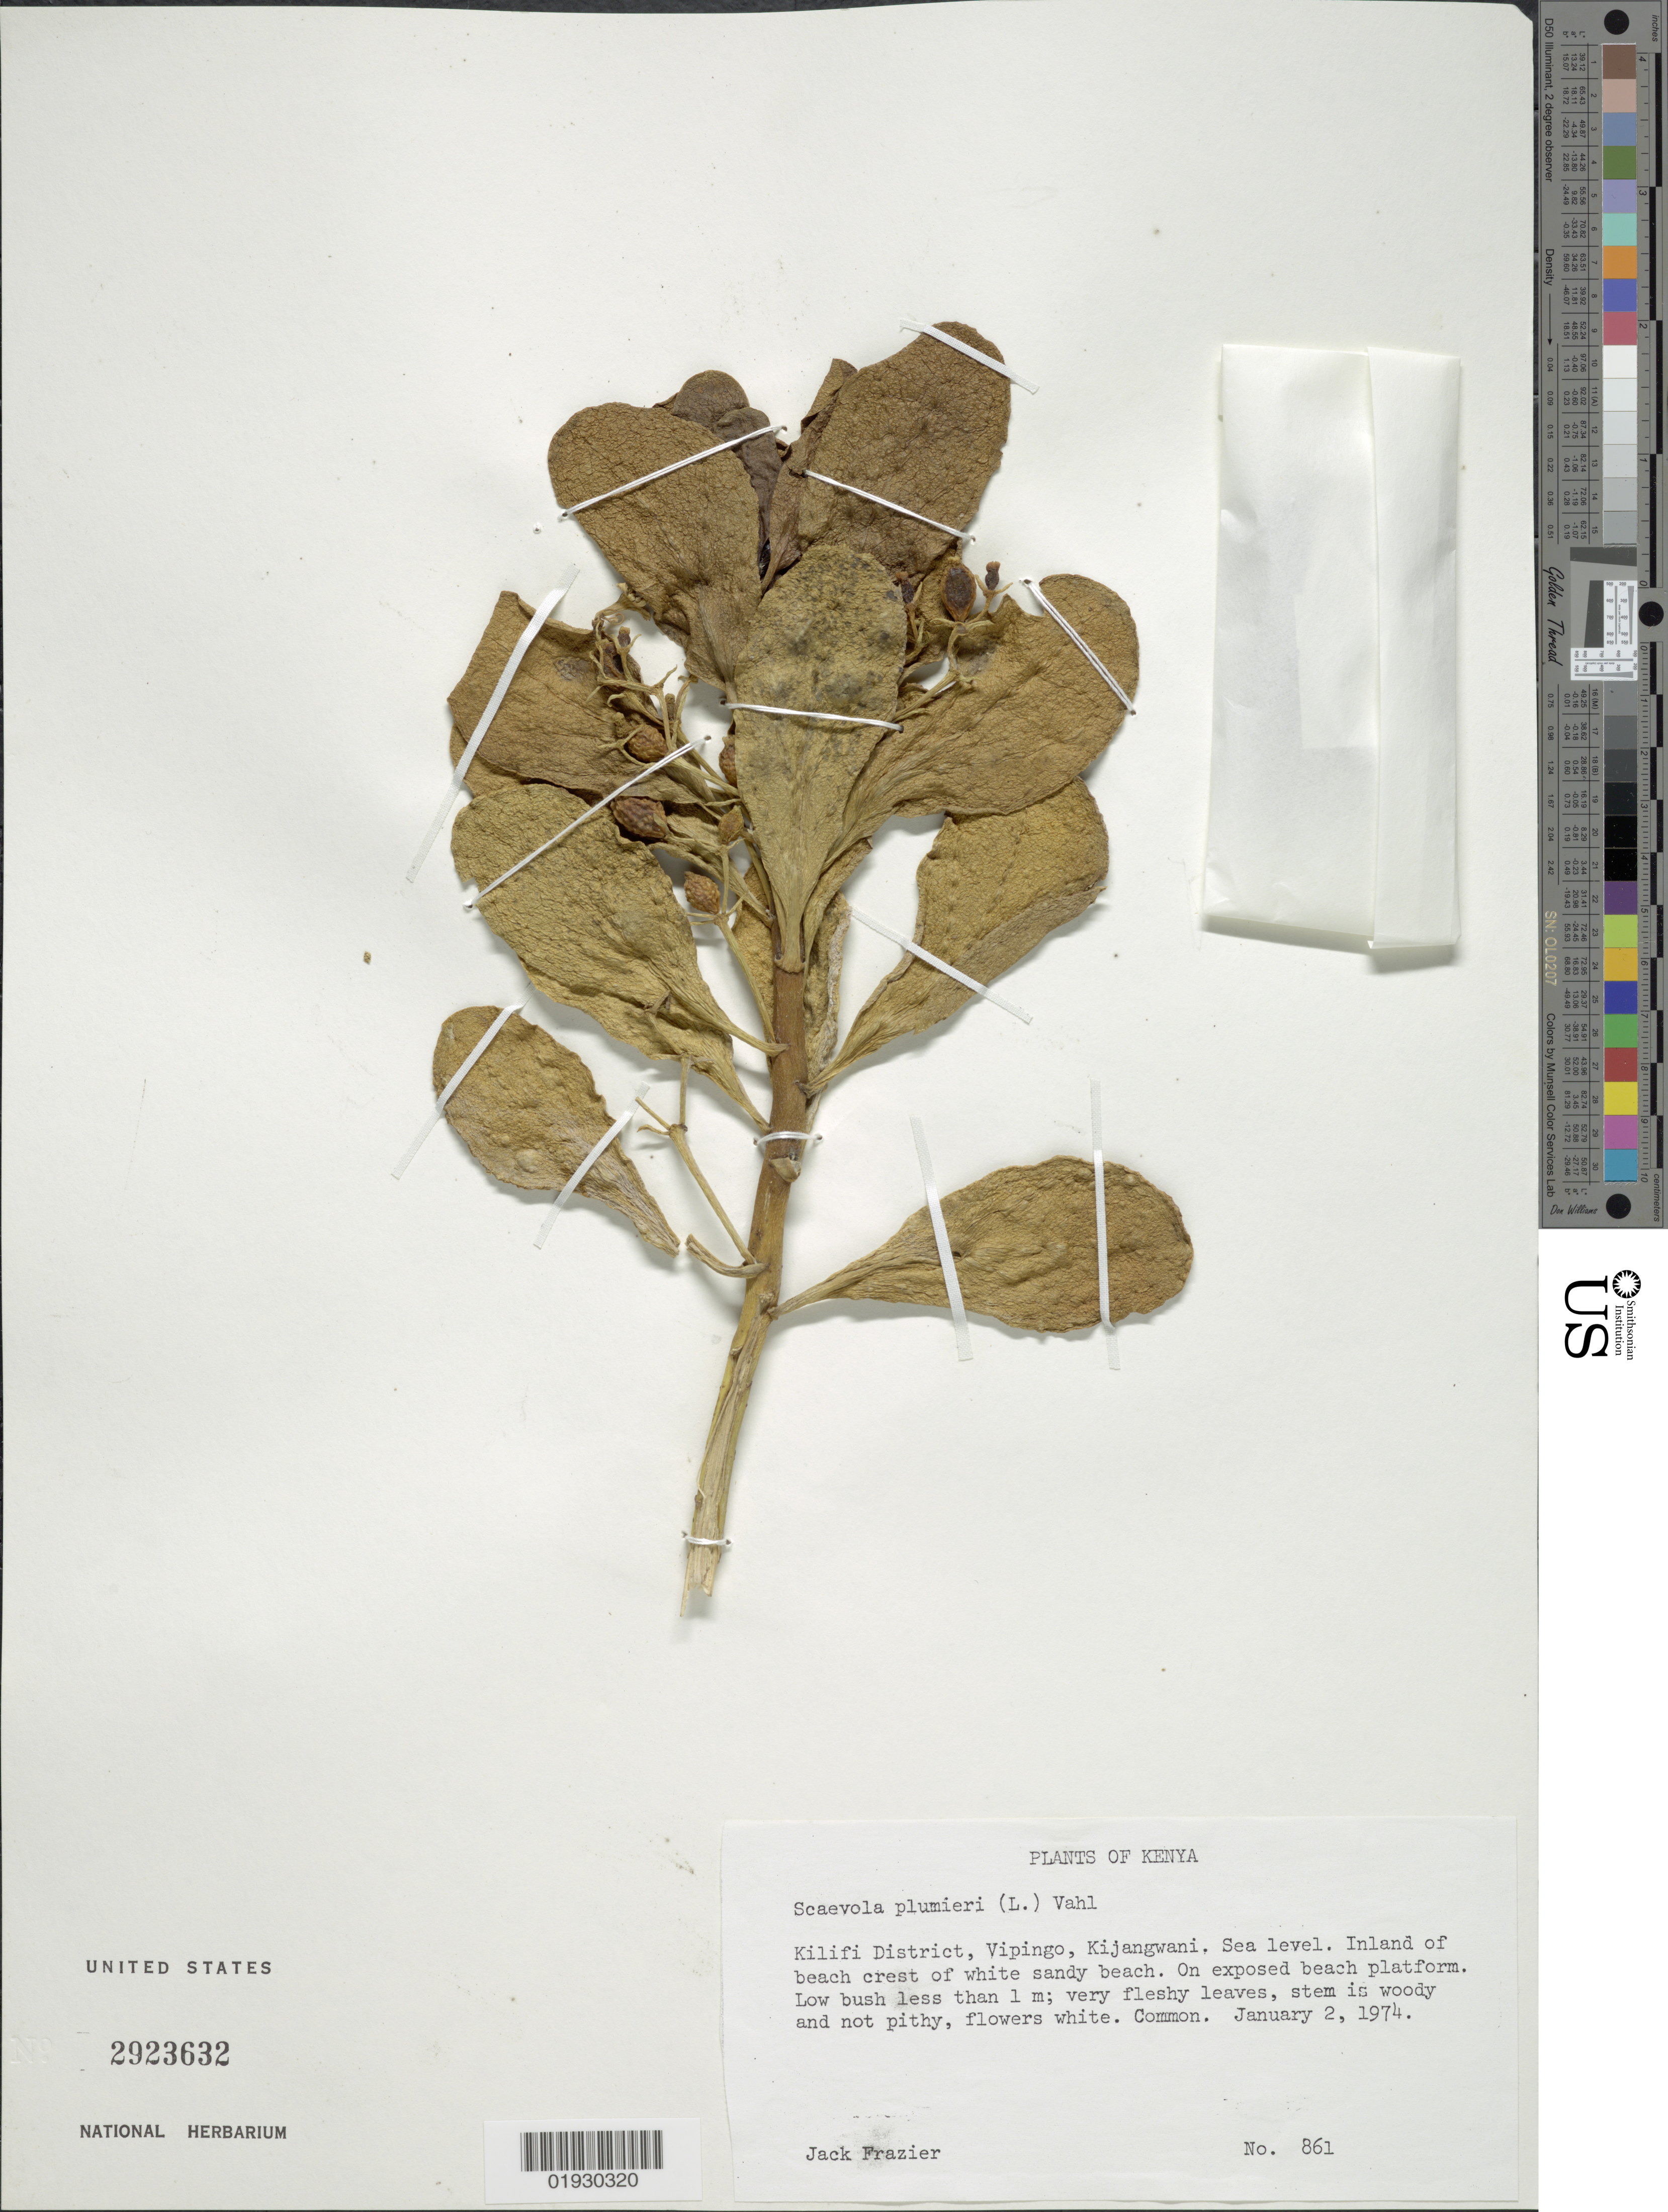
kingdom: Plantae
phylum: Tracheophyta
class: Magnoliopsida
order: Asterales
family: Goodeniaceae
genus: Scaevola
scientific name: Scaevola plumieri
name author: (L.) Vahl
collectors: J. Frazier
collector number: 861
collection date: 1974-01-02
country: Kenya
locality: Kilifi District, Vipingo, Kijangwani.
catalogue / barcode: US 2923632